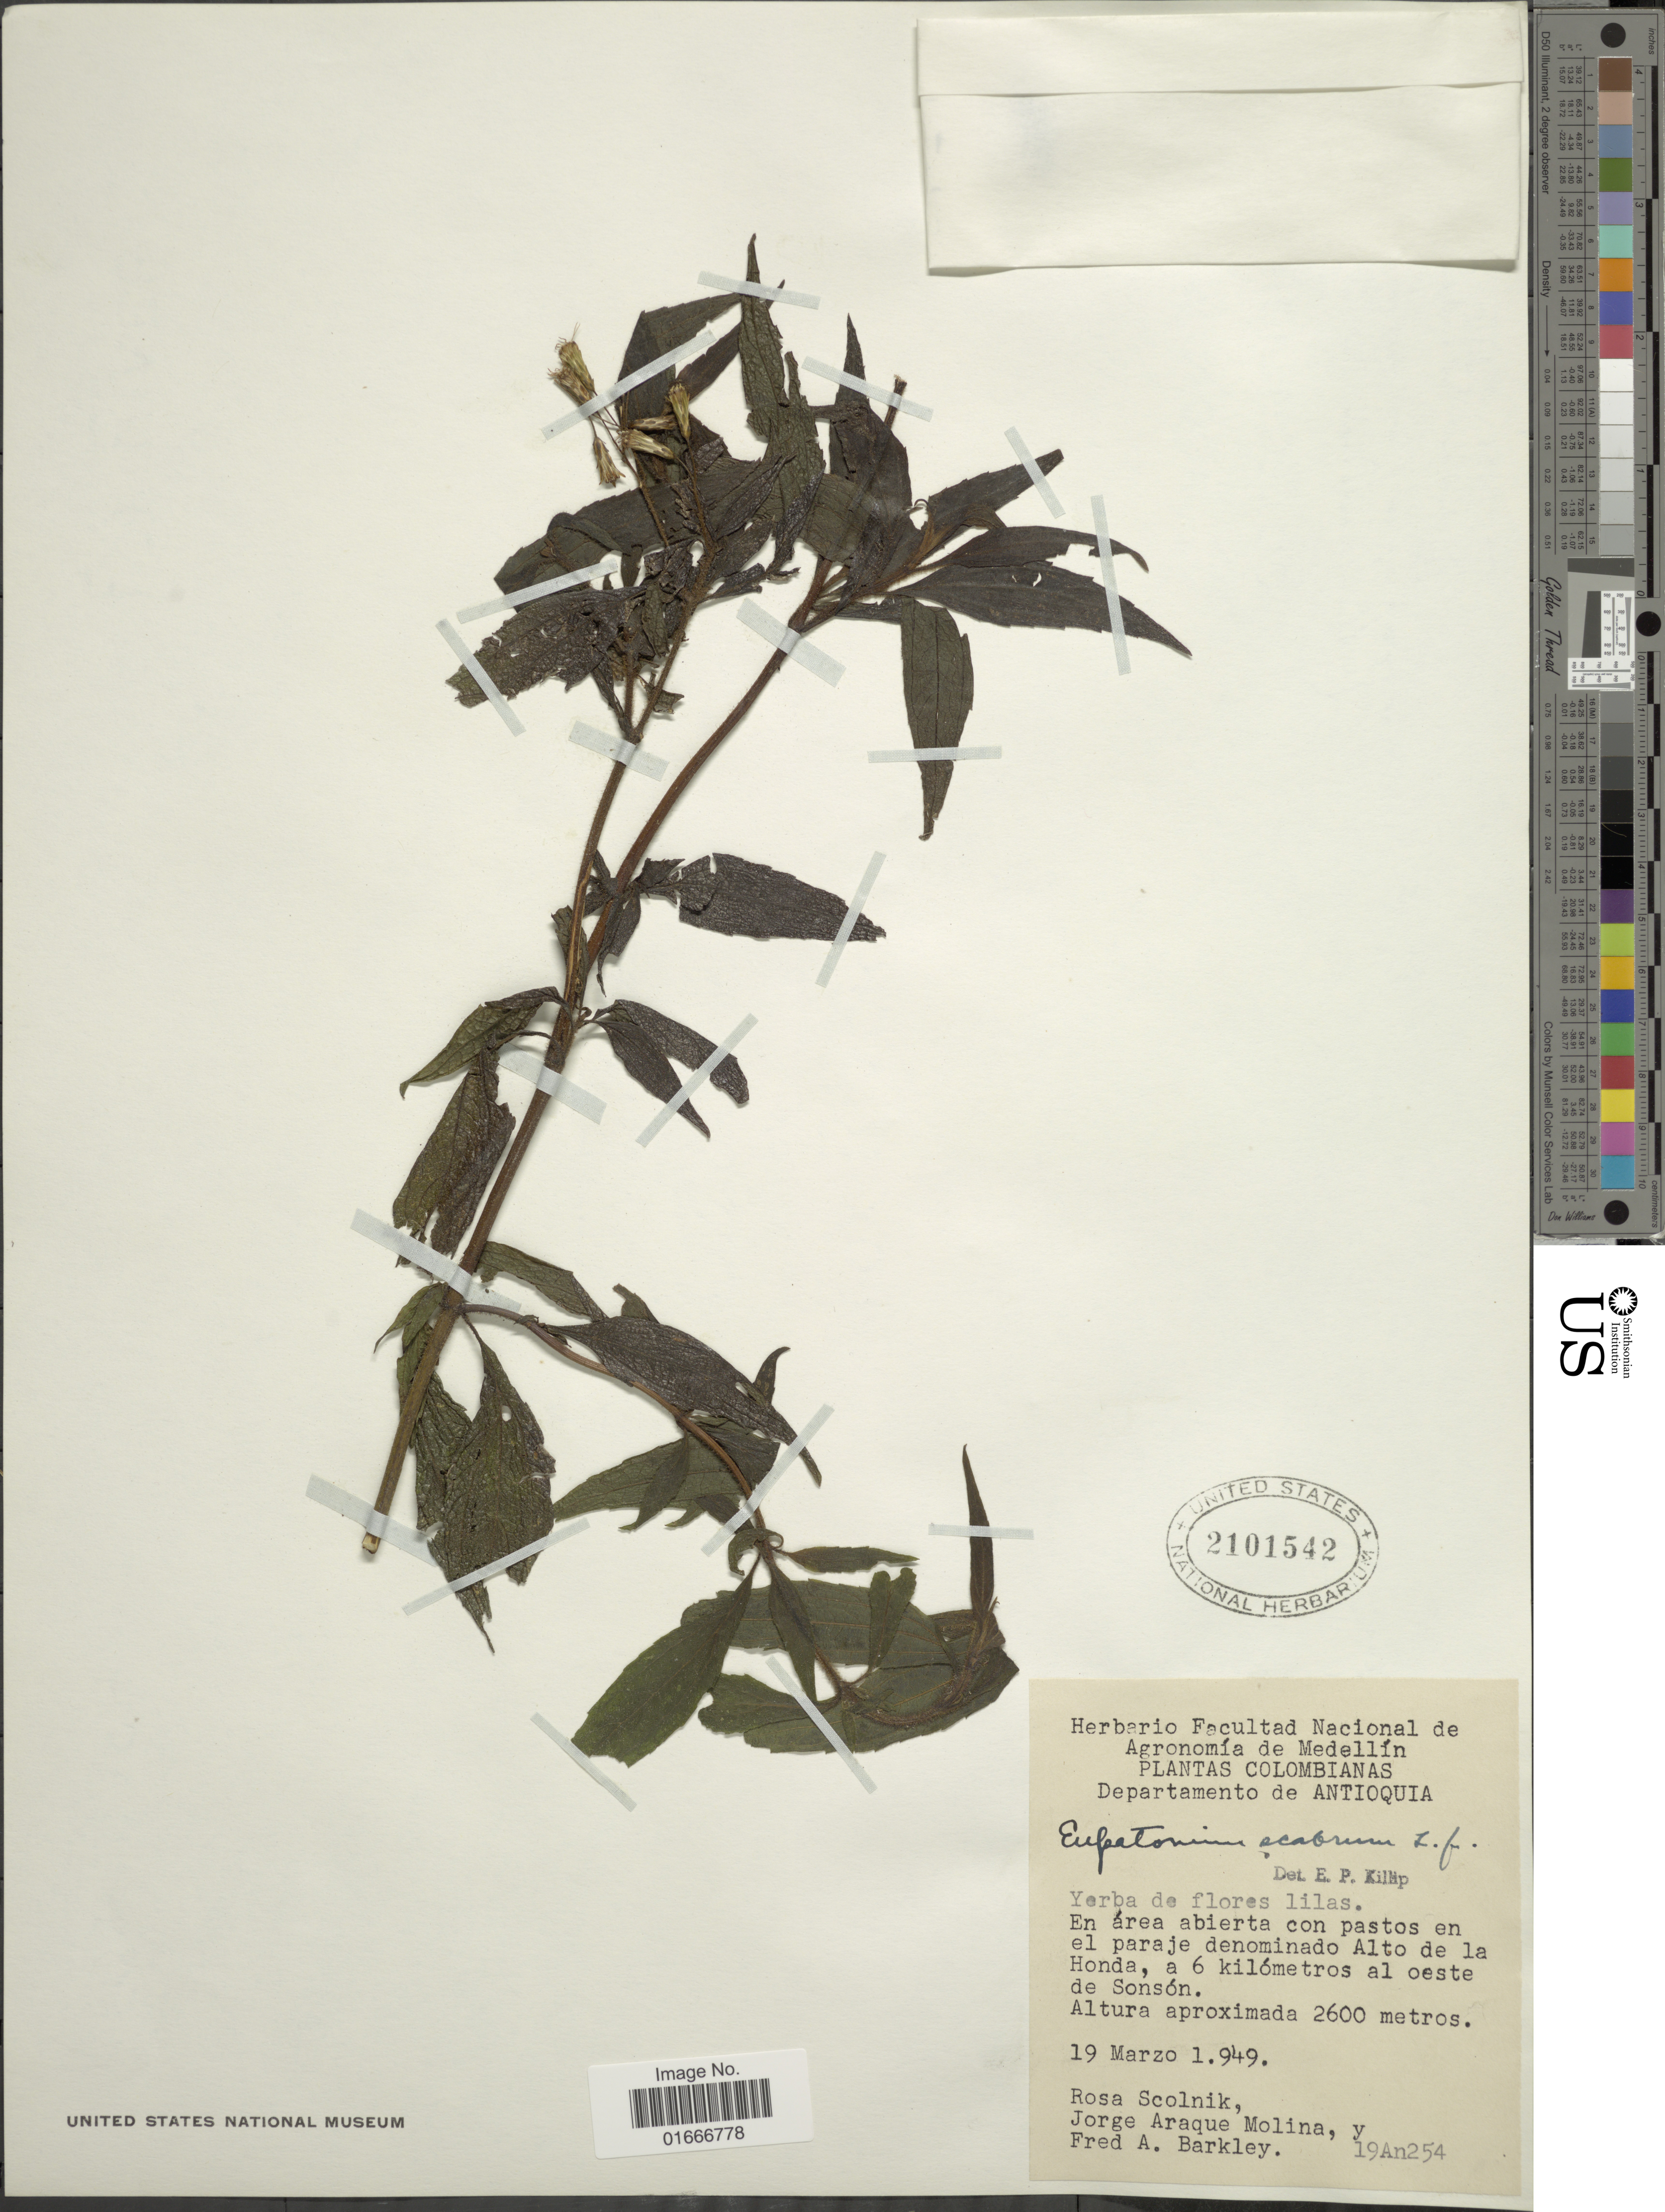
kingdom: Plantae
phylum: Tracheophyta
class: Magnoliopsida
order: Asterales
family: Asteraceae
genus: Chromolaena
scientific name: Chromolaena scabra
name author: (L. f.) R.M. King & H. Rob.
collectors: R. Scolnik, J. Araque Molina & F. A. Barkley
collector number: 19An254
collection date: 1949-03-19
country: Colombia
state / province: Antioquia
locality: Colombianas. Departamento de Antioquia. En area abierta con pastros en el paraje denominado Alto de la Honda, a 6 kilometros al oeste de Sonson.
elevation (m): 2600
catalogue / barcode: US 2101542